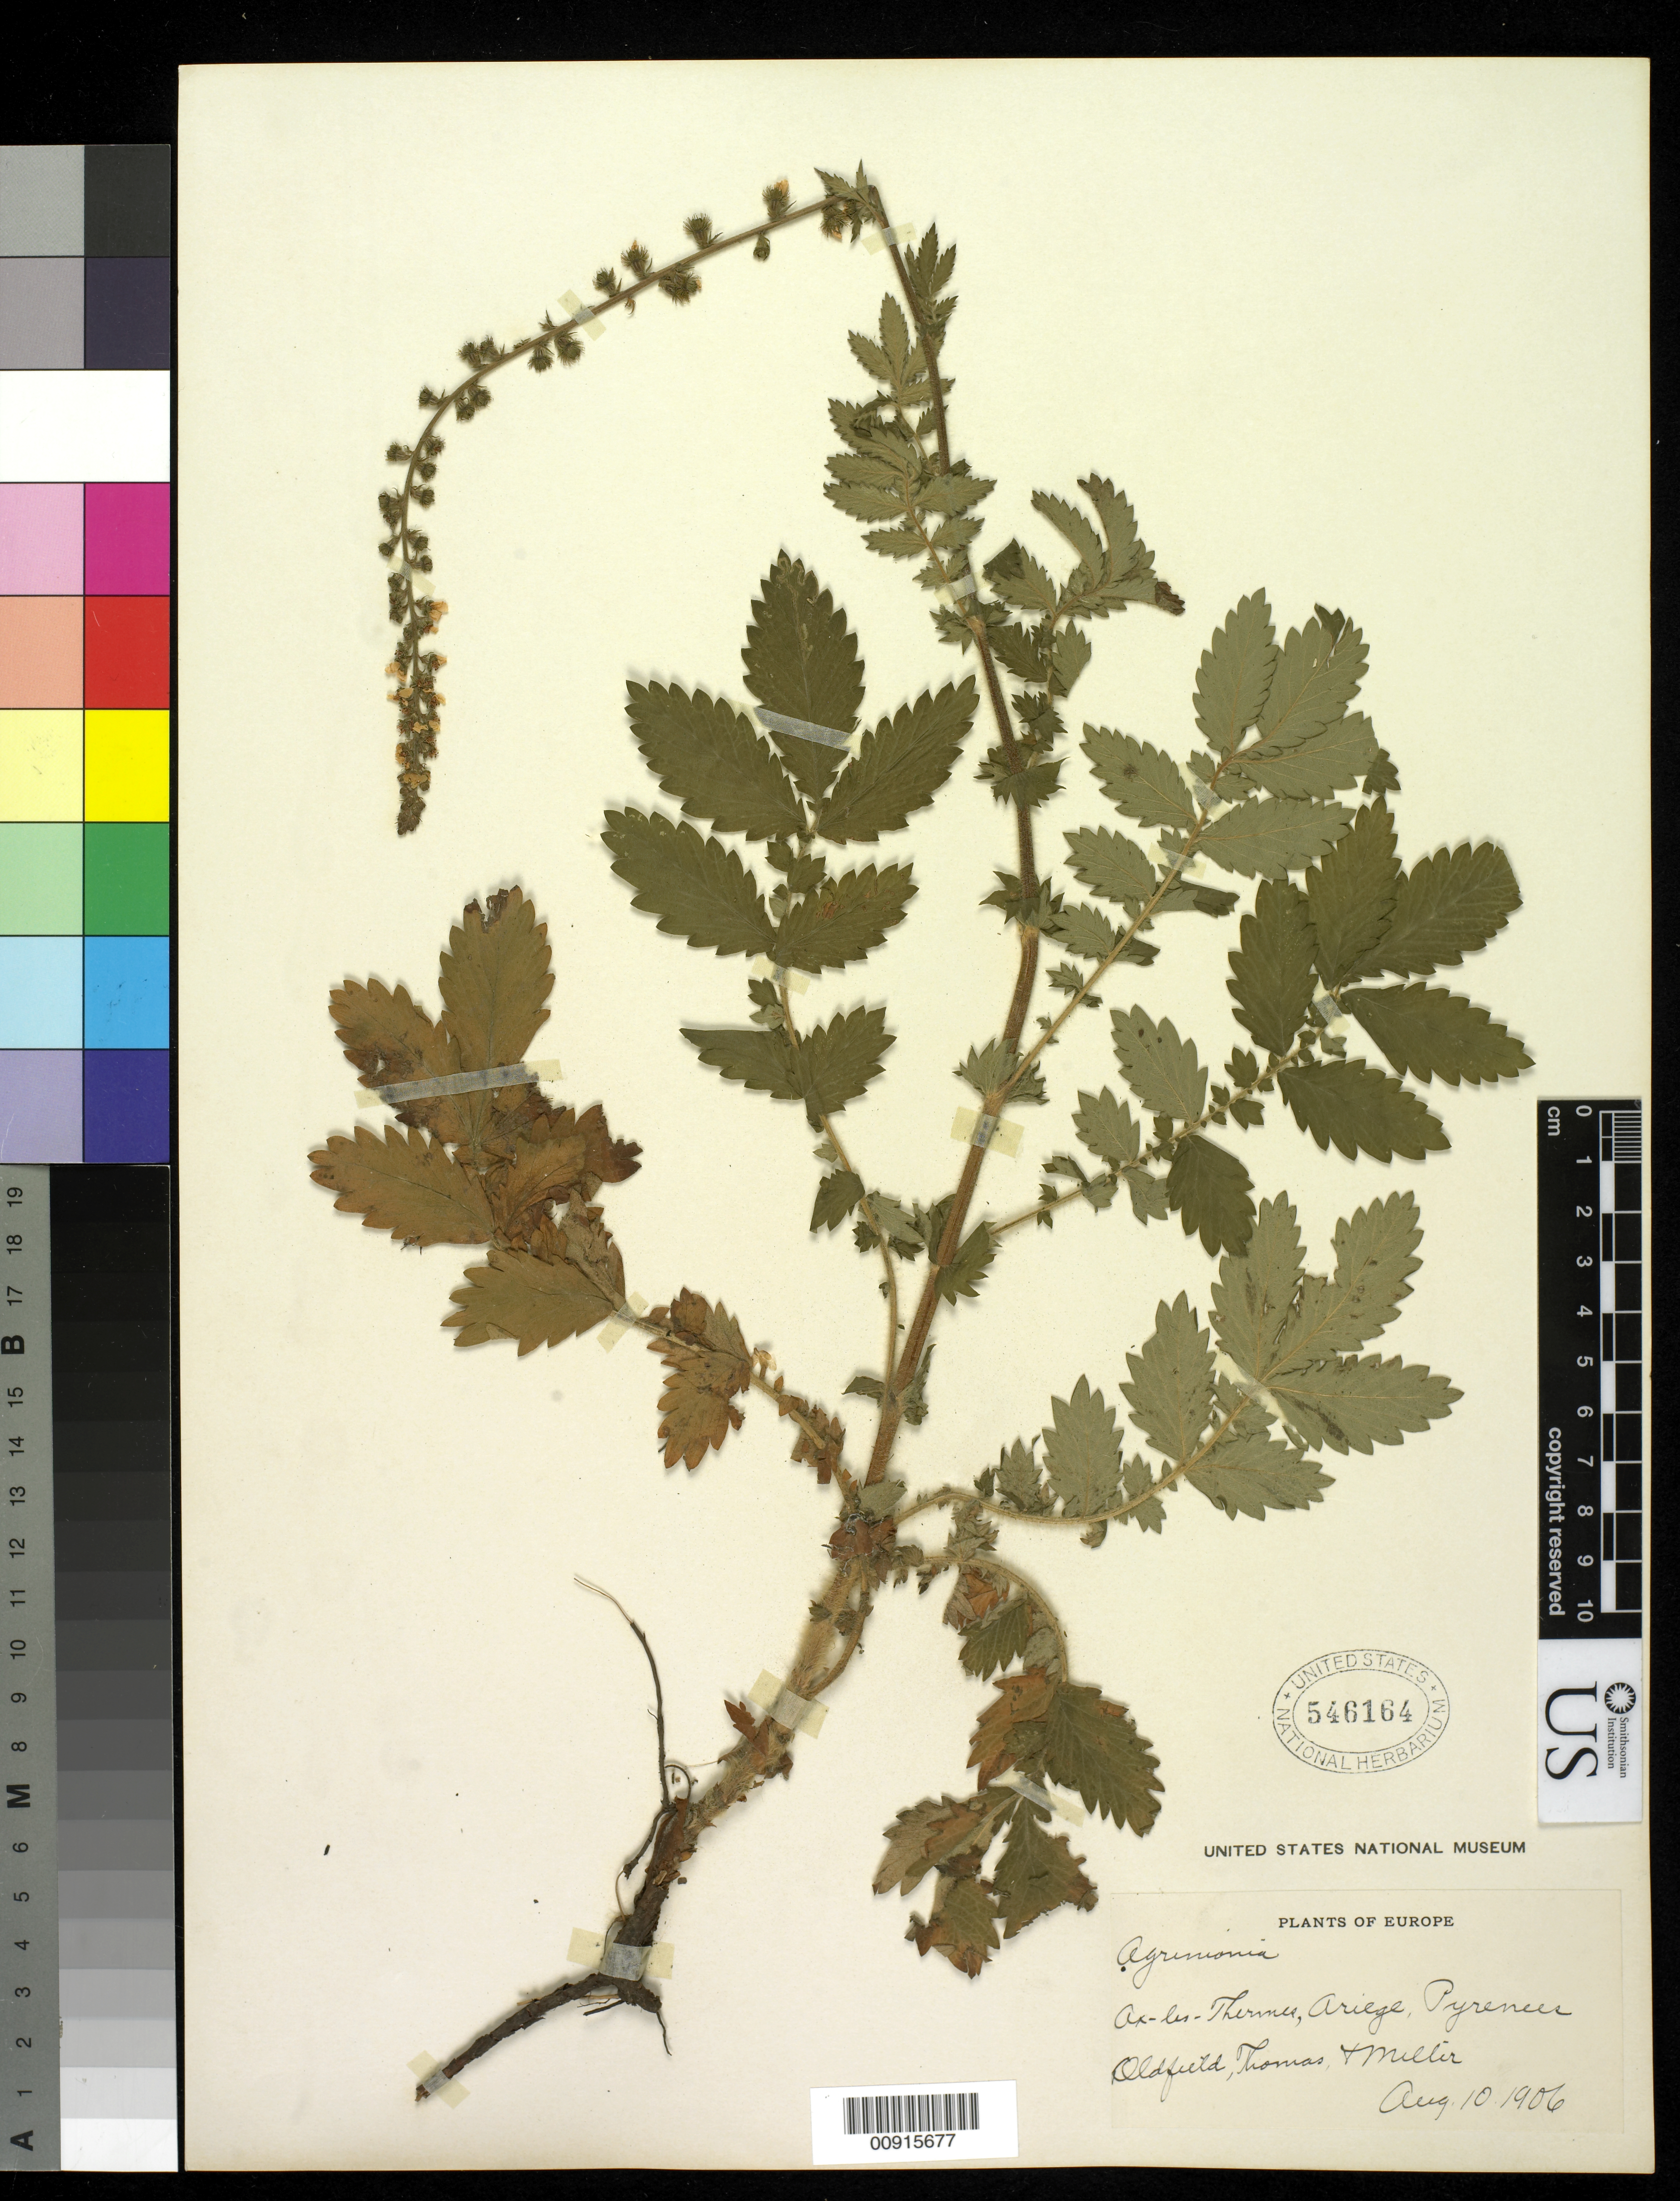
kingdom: Plantae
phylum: Tracheophyta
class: Magnoliopsida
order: Rosales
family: Rosaceae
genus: Agrimonia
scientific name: Agrimonia eupatoria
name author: L.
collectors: Oldfield, -- Thomas & -- Miller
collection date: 1906-08-10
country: France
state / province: Occitanie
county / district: Ariège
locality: Ax-les-Thermes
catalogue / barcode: US 546164